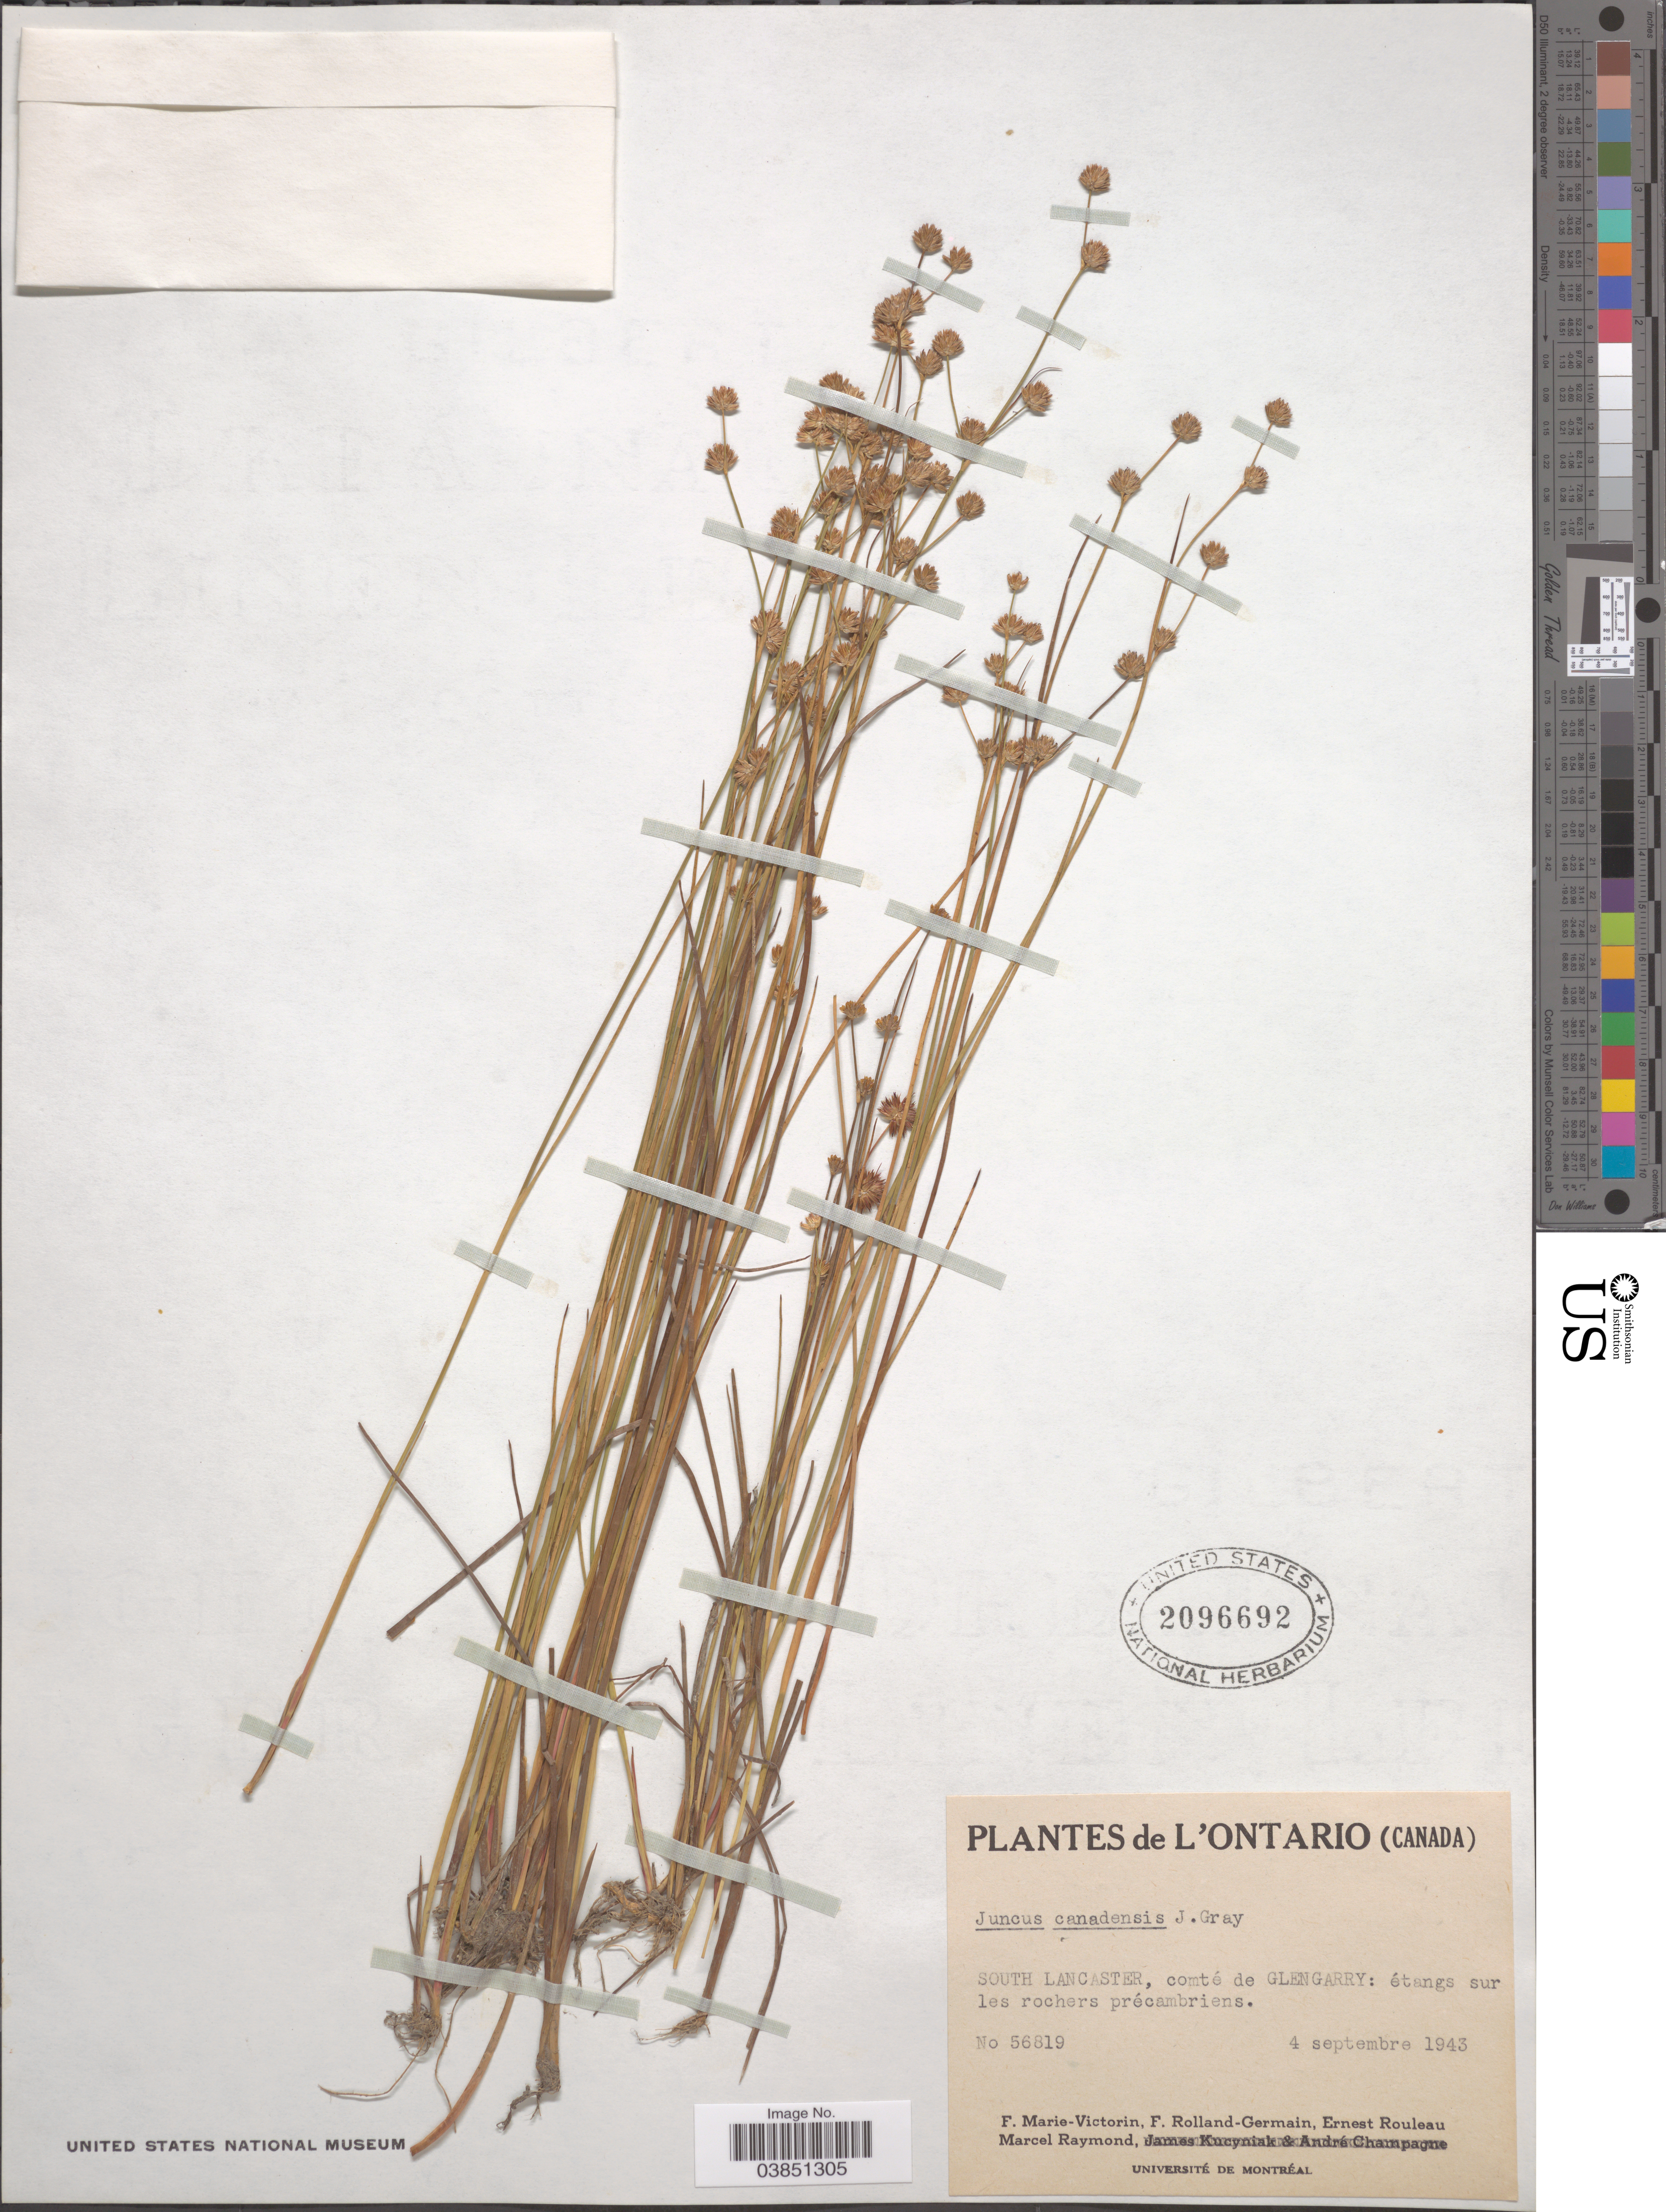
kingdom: Plantae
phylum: Tracheophyta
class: Liliopsida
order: Poales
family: Juncaceae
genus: Juncus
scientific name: Juncus canadensis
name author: J. Gay ex Laharpe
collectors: F. Marie-Victorin, Rolland-Germain, E. Rouleau & M. Raymond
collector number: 56819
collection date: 1943-09-04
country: Canada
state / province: Ontario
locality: South Lancaster, comté de Glengarry.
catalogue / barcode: US 2096692